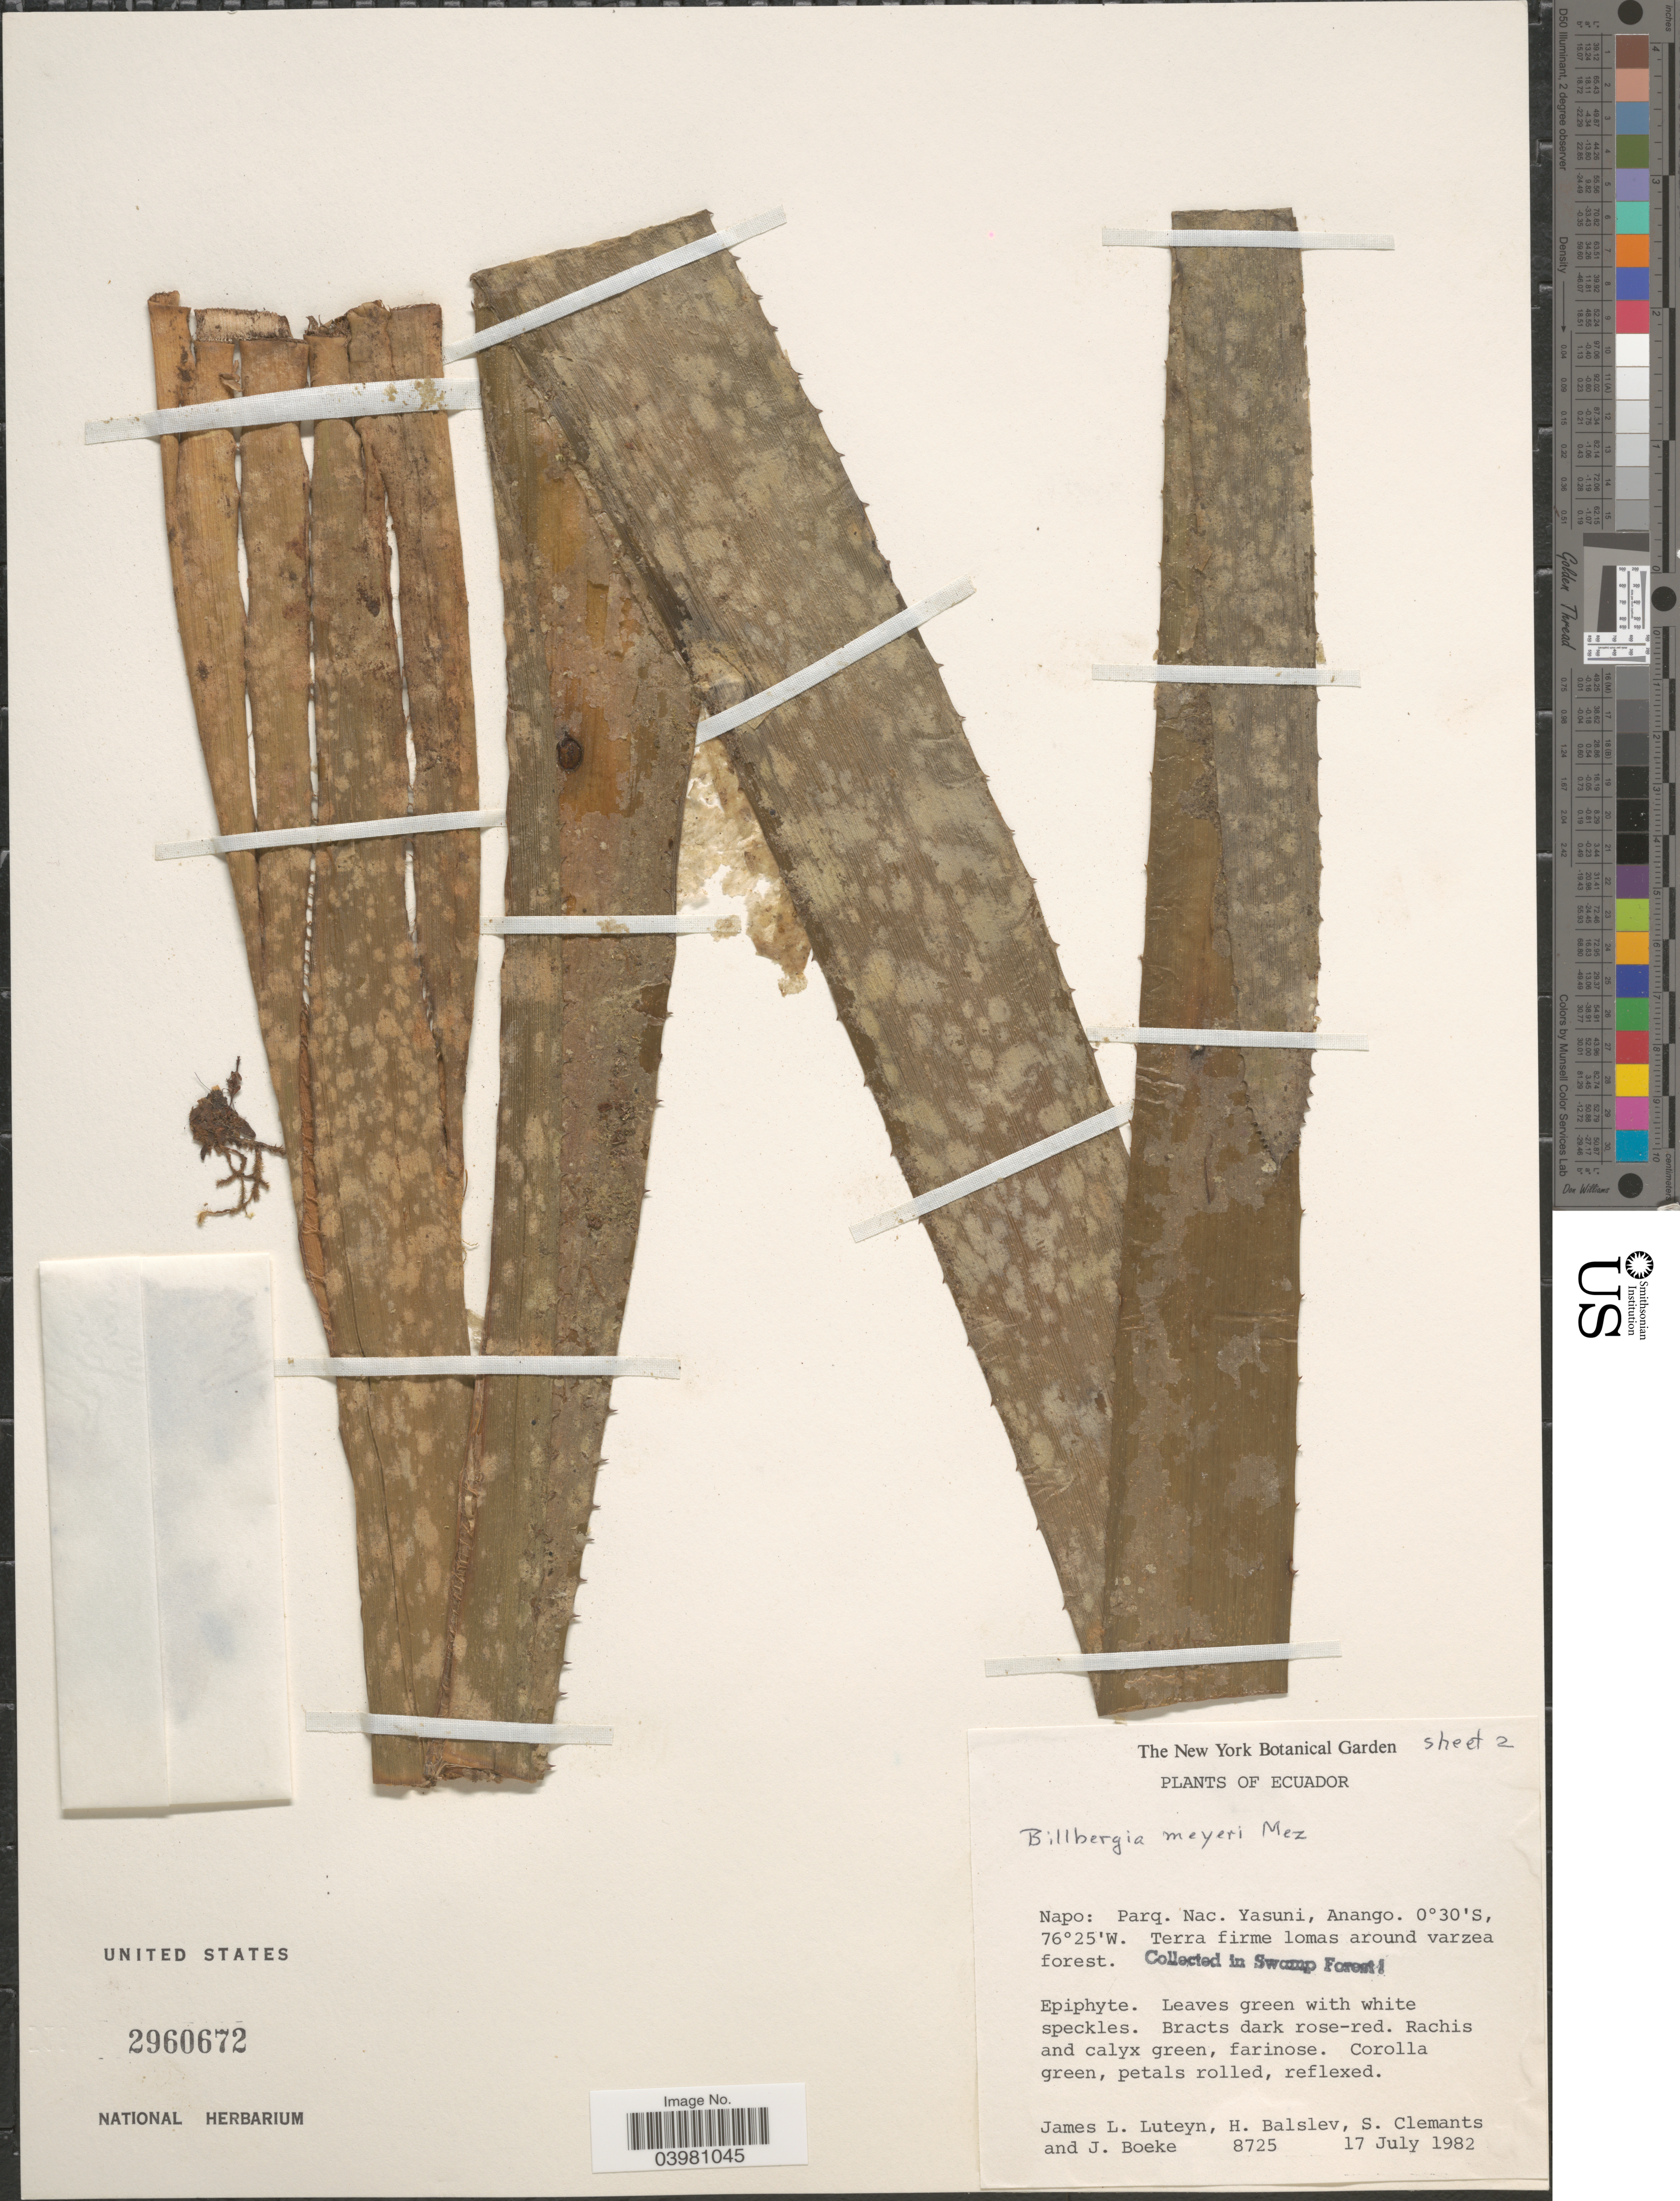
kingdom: Plantae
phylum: Tracheophyta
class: Liliopsida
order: Poales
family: Bromeliaceae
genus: Billbergia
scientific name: Billbergia meyeri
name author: Mez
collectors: J. L. Luteyn, H. Balslev, S. Clemants & J. Boeke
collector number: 8725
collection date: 1982-07-17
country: Ecuador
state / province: Napo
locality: Parq. Nac. Yasuni, Anango.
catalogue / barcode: US 2960672